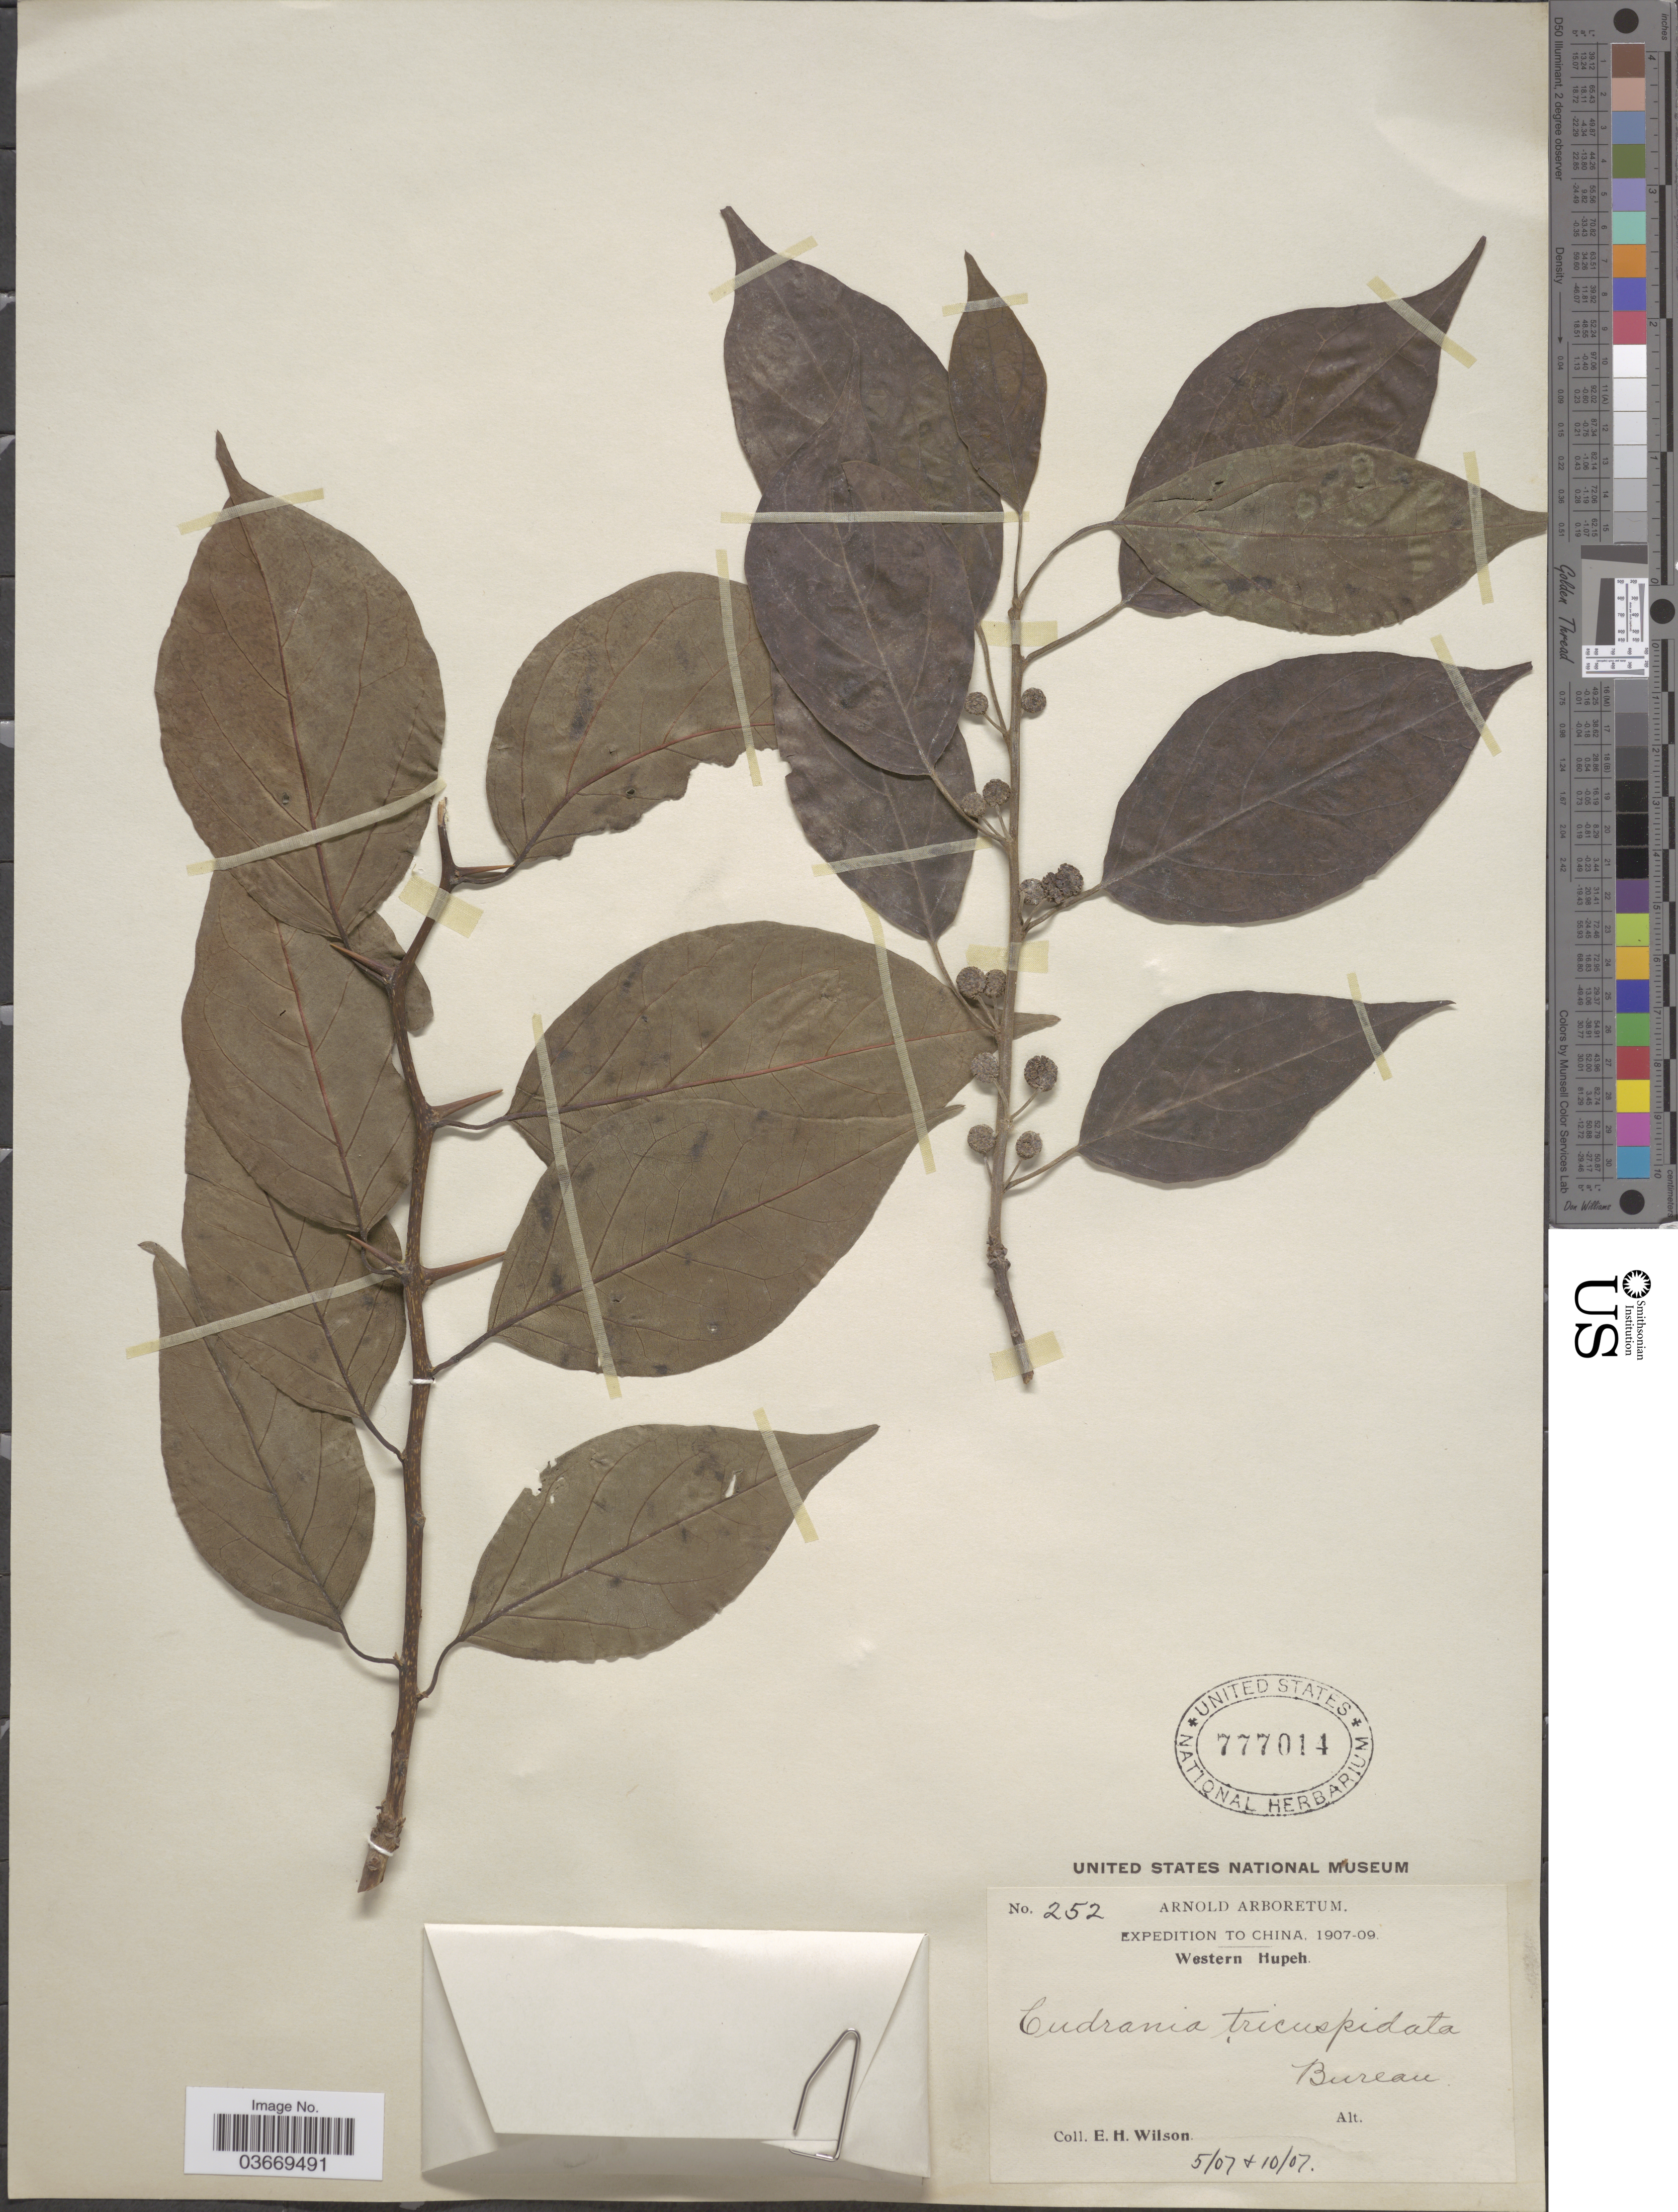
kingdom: Plantae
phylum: Tracheophyta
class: Magnoliopsida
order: Rosales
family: Moraceae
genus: Maclura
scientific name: Maclura tricuspidata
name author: Carrière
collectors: E. Wilson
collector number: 252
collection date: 1907-05/1907-10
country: China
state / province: Hubei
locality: Western Hupeh.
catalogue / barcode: US 777014